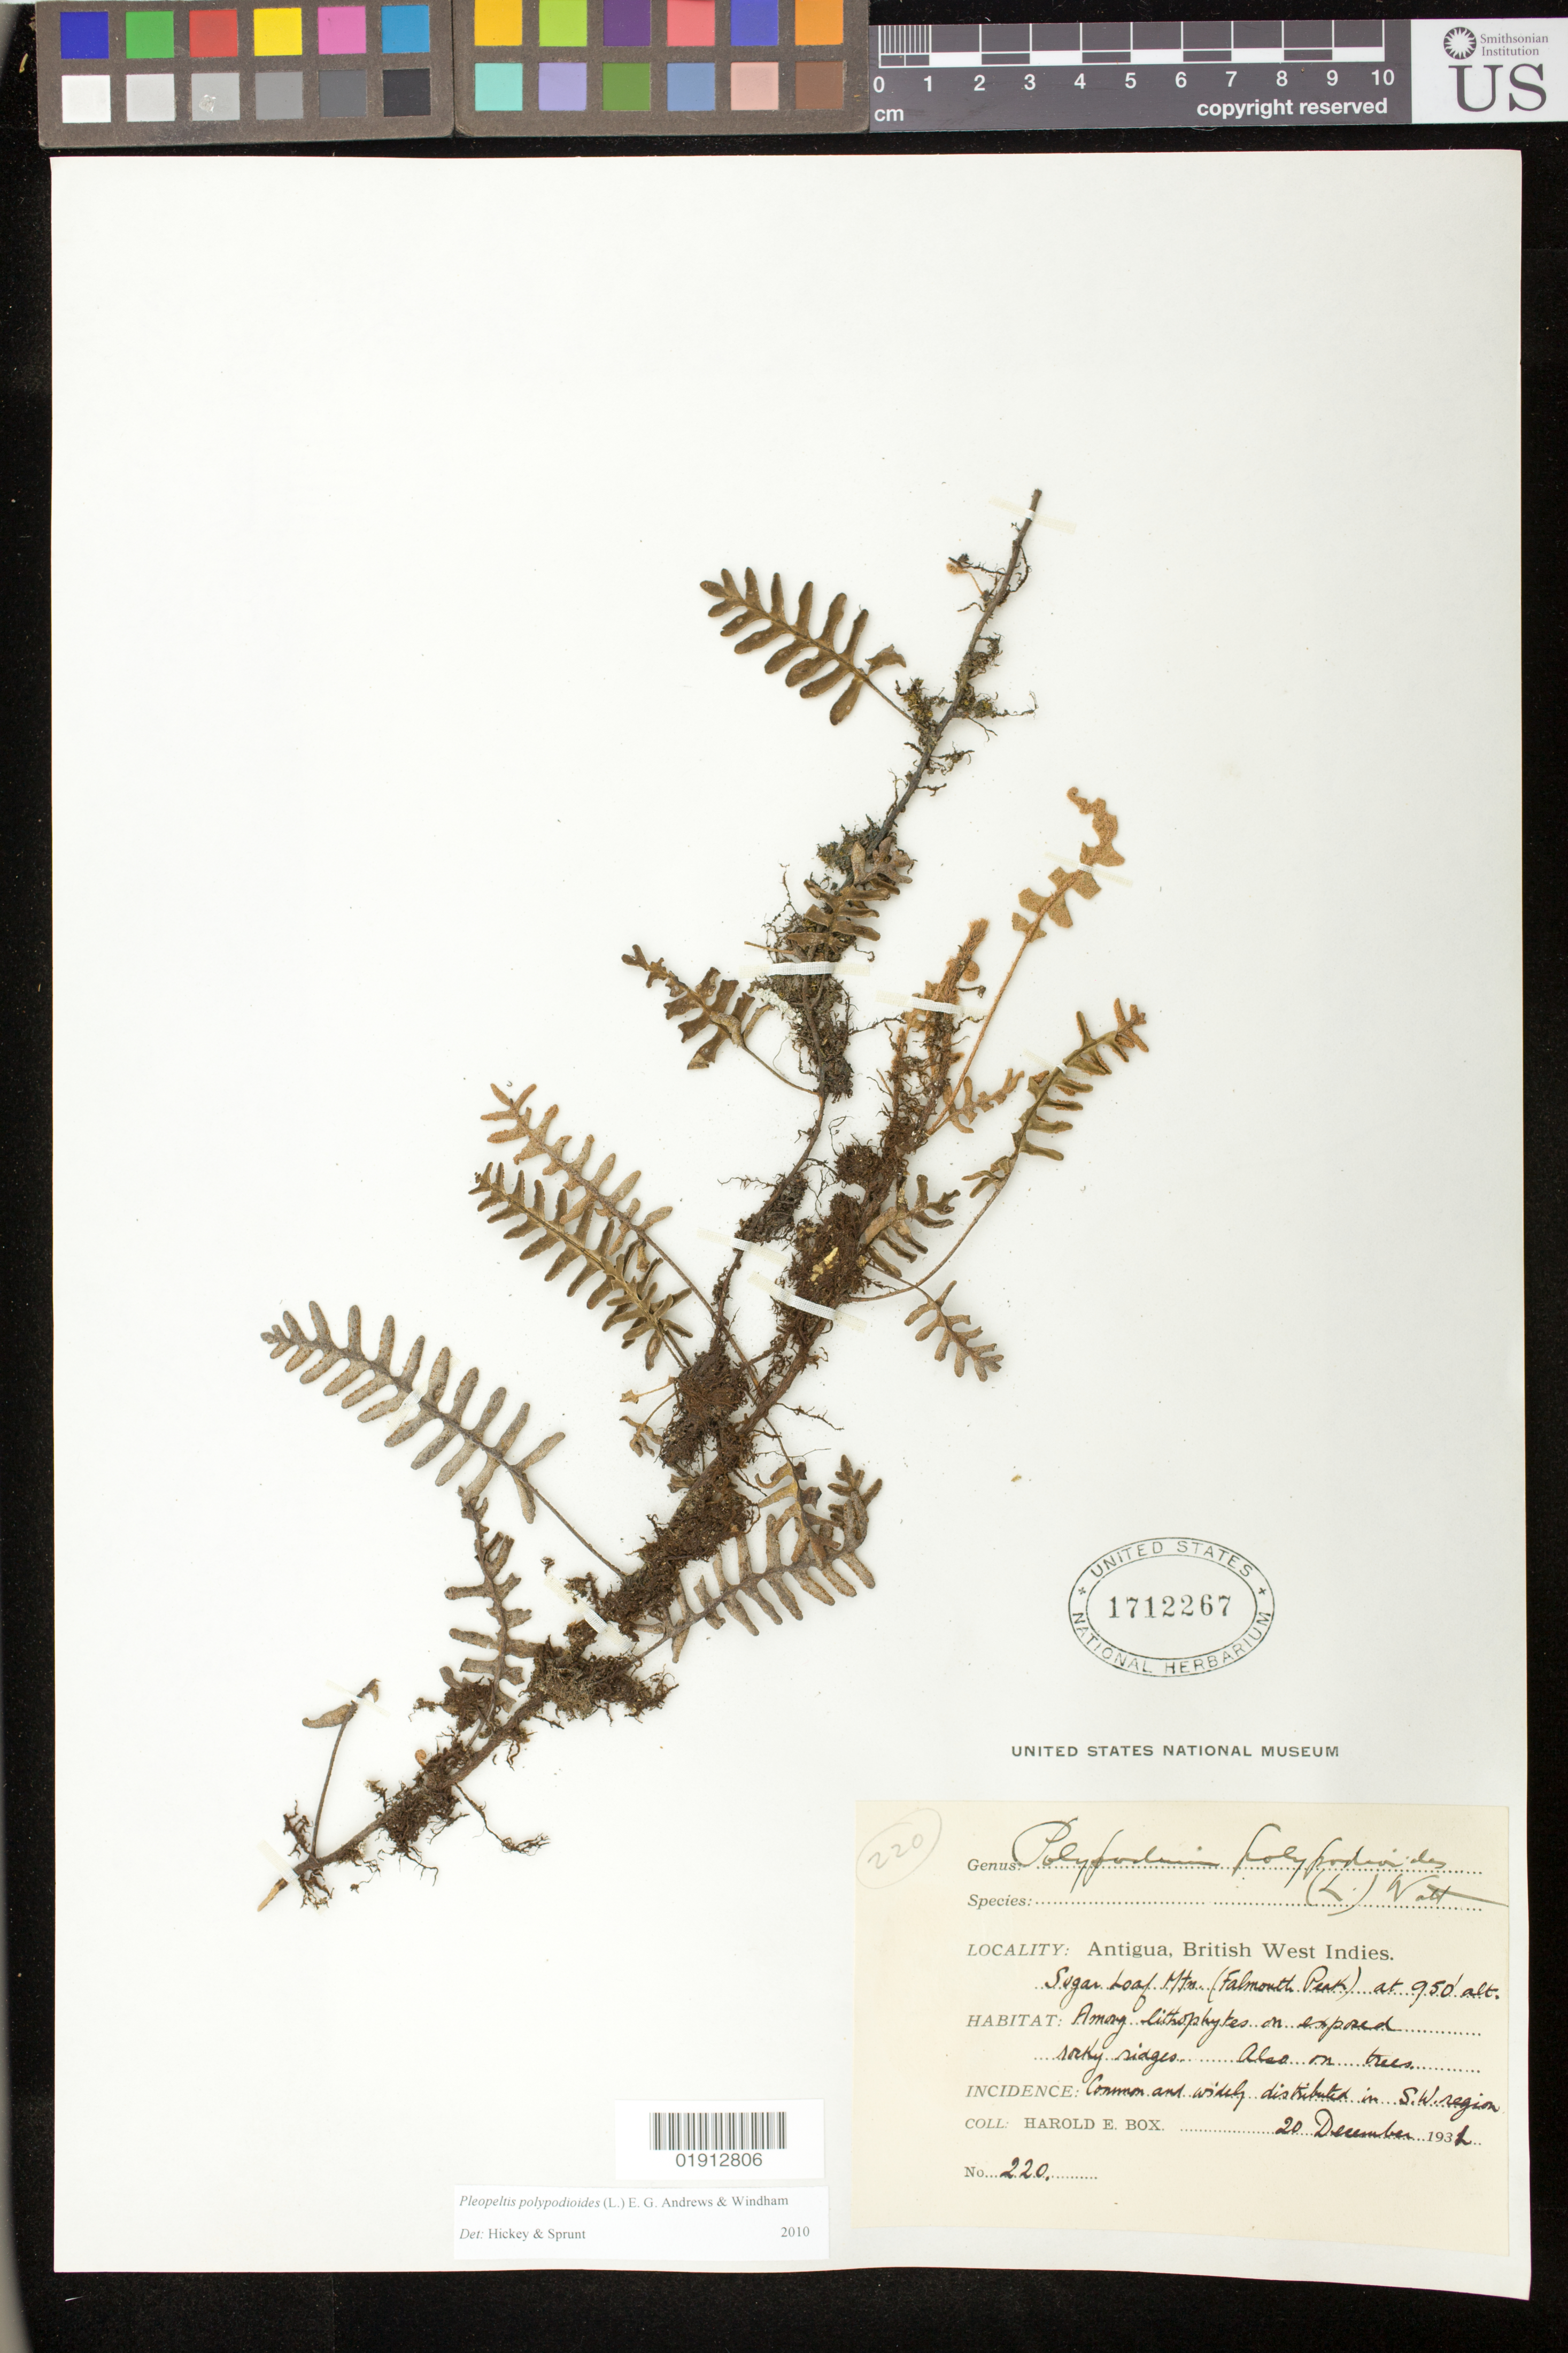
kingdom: Plantae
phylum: Tracheophyta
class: Polypodiopsida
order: Polypodiales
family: Polypodiaceae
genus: Pleopeltis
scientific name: Pleopeltis polypodioides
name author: (L.) E.G. Andrews & Windham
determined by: Hickey, R. J.; Sprunt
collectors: H. E. Box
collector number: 220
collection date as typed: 20 December 1932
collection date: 1932-12-20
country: Antigua and Barbuda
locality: Antigua, British West Indies. Sugar Loaf Mtn, (Falmarth Peak).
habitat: On exposed rocky ridges.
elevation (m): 290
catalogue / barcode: US 1712267